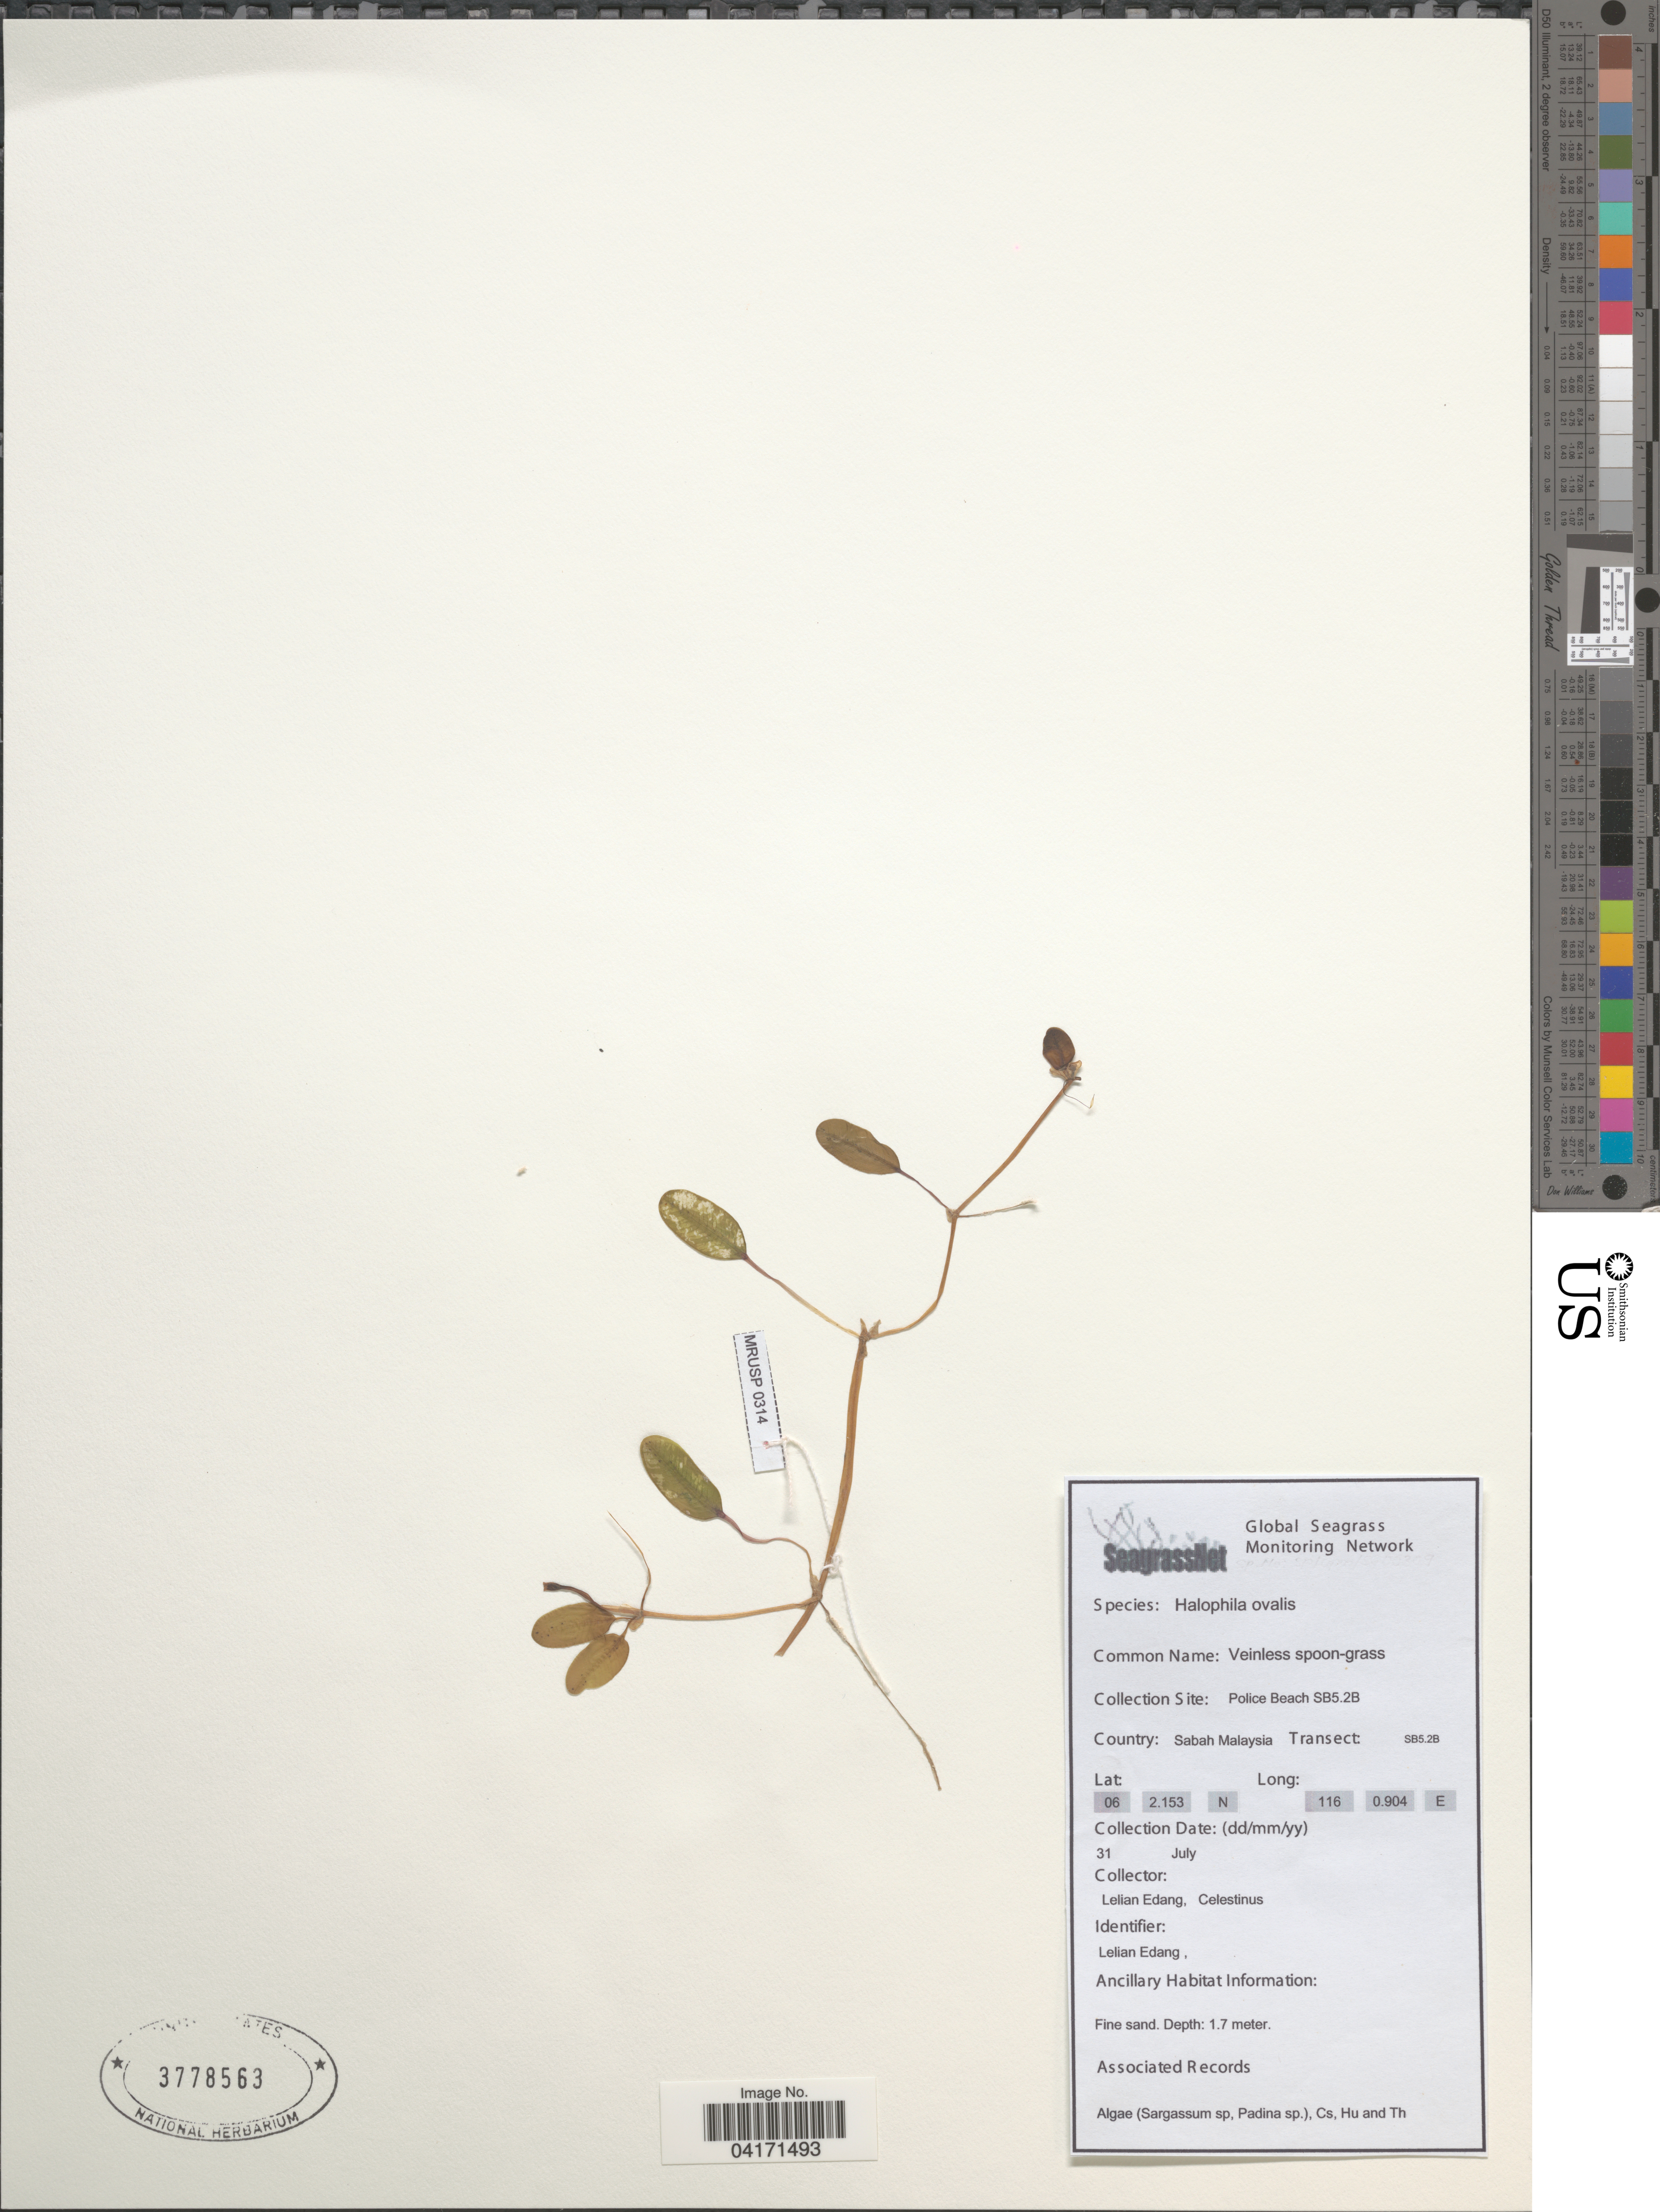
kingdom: Plantae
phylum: Tracheophyta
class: Liliopsida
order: Alismatales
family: Hydrocharitaceae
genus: Halophila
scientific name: Halophila ovalis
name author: (R. Br.) Hook. f.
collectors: L. Celestinus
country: Malaysia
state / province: Sabah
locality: Police Beach SB5.2B. Transect: SB5.2B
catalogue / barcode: US 3778563